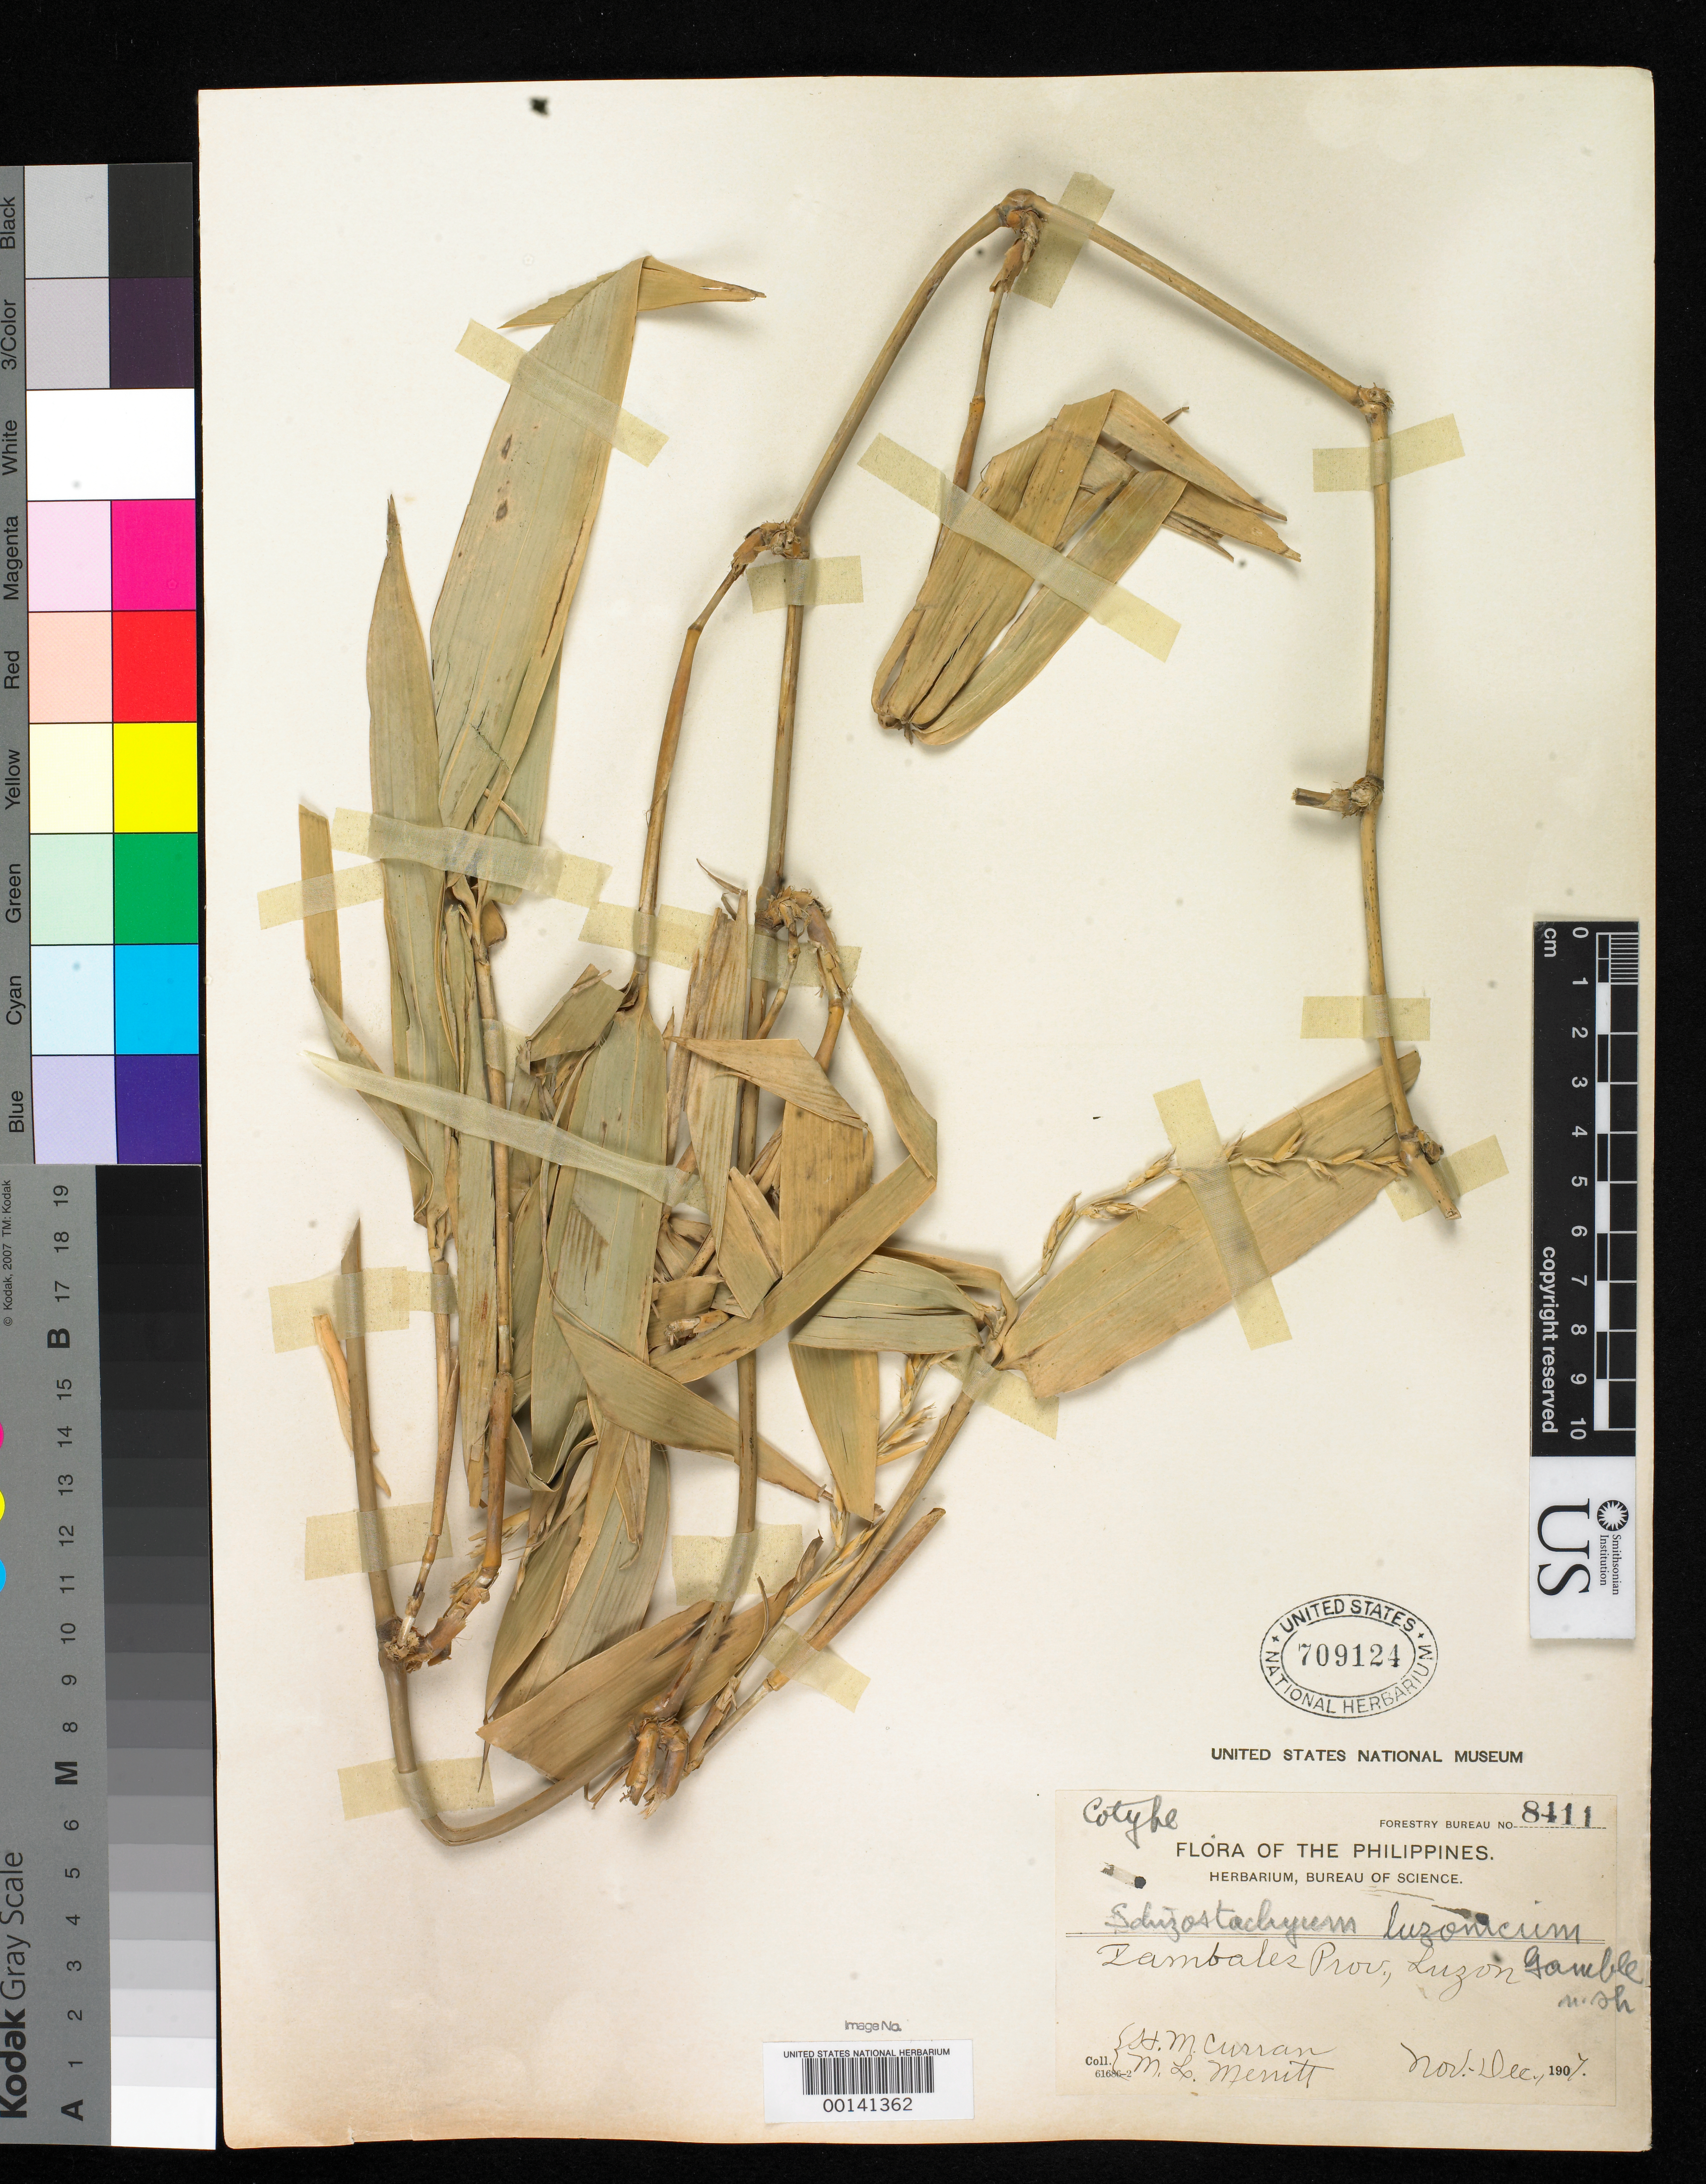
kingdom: Plantae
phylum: Tracheophyta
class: Liliopsida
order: Poales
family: Poaceae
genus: Schizostachyum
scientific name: Schizostachyum luzonicum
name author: Gamble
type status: Syntype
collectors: H. M. Curran & M. L. Merritt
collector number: For. Bur. 8411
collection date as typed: Dec 1907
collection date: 1907-12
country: Philippines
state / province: Central Luzon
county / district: Zambales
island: Luzon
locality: Alt. 800 m.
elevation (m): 800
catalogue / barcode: US 709124